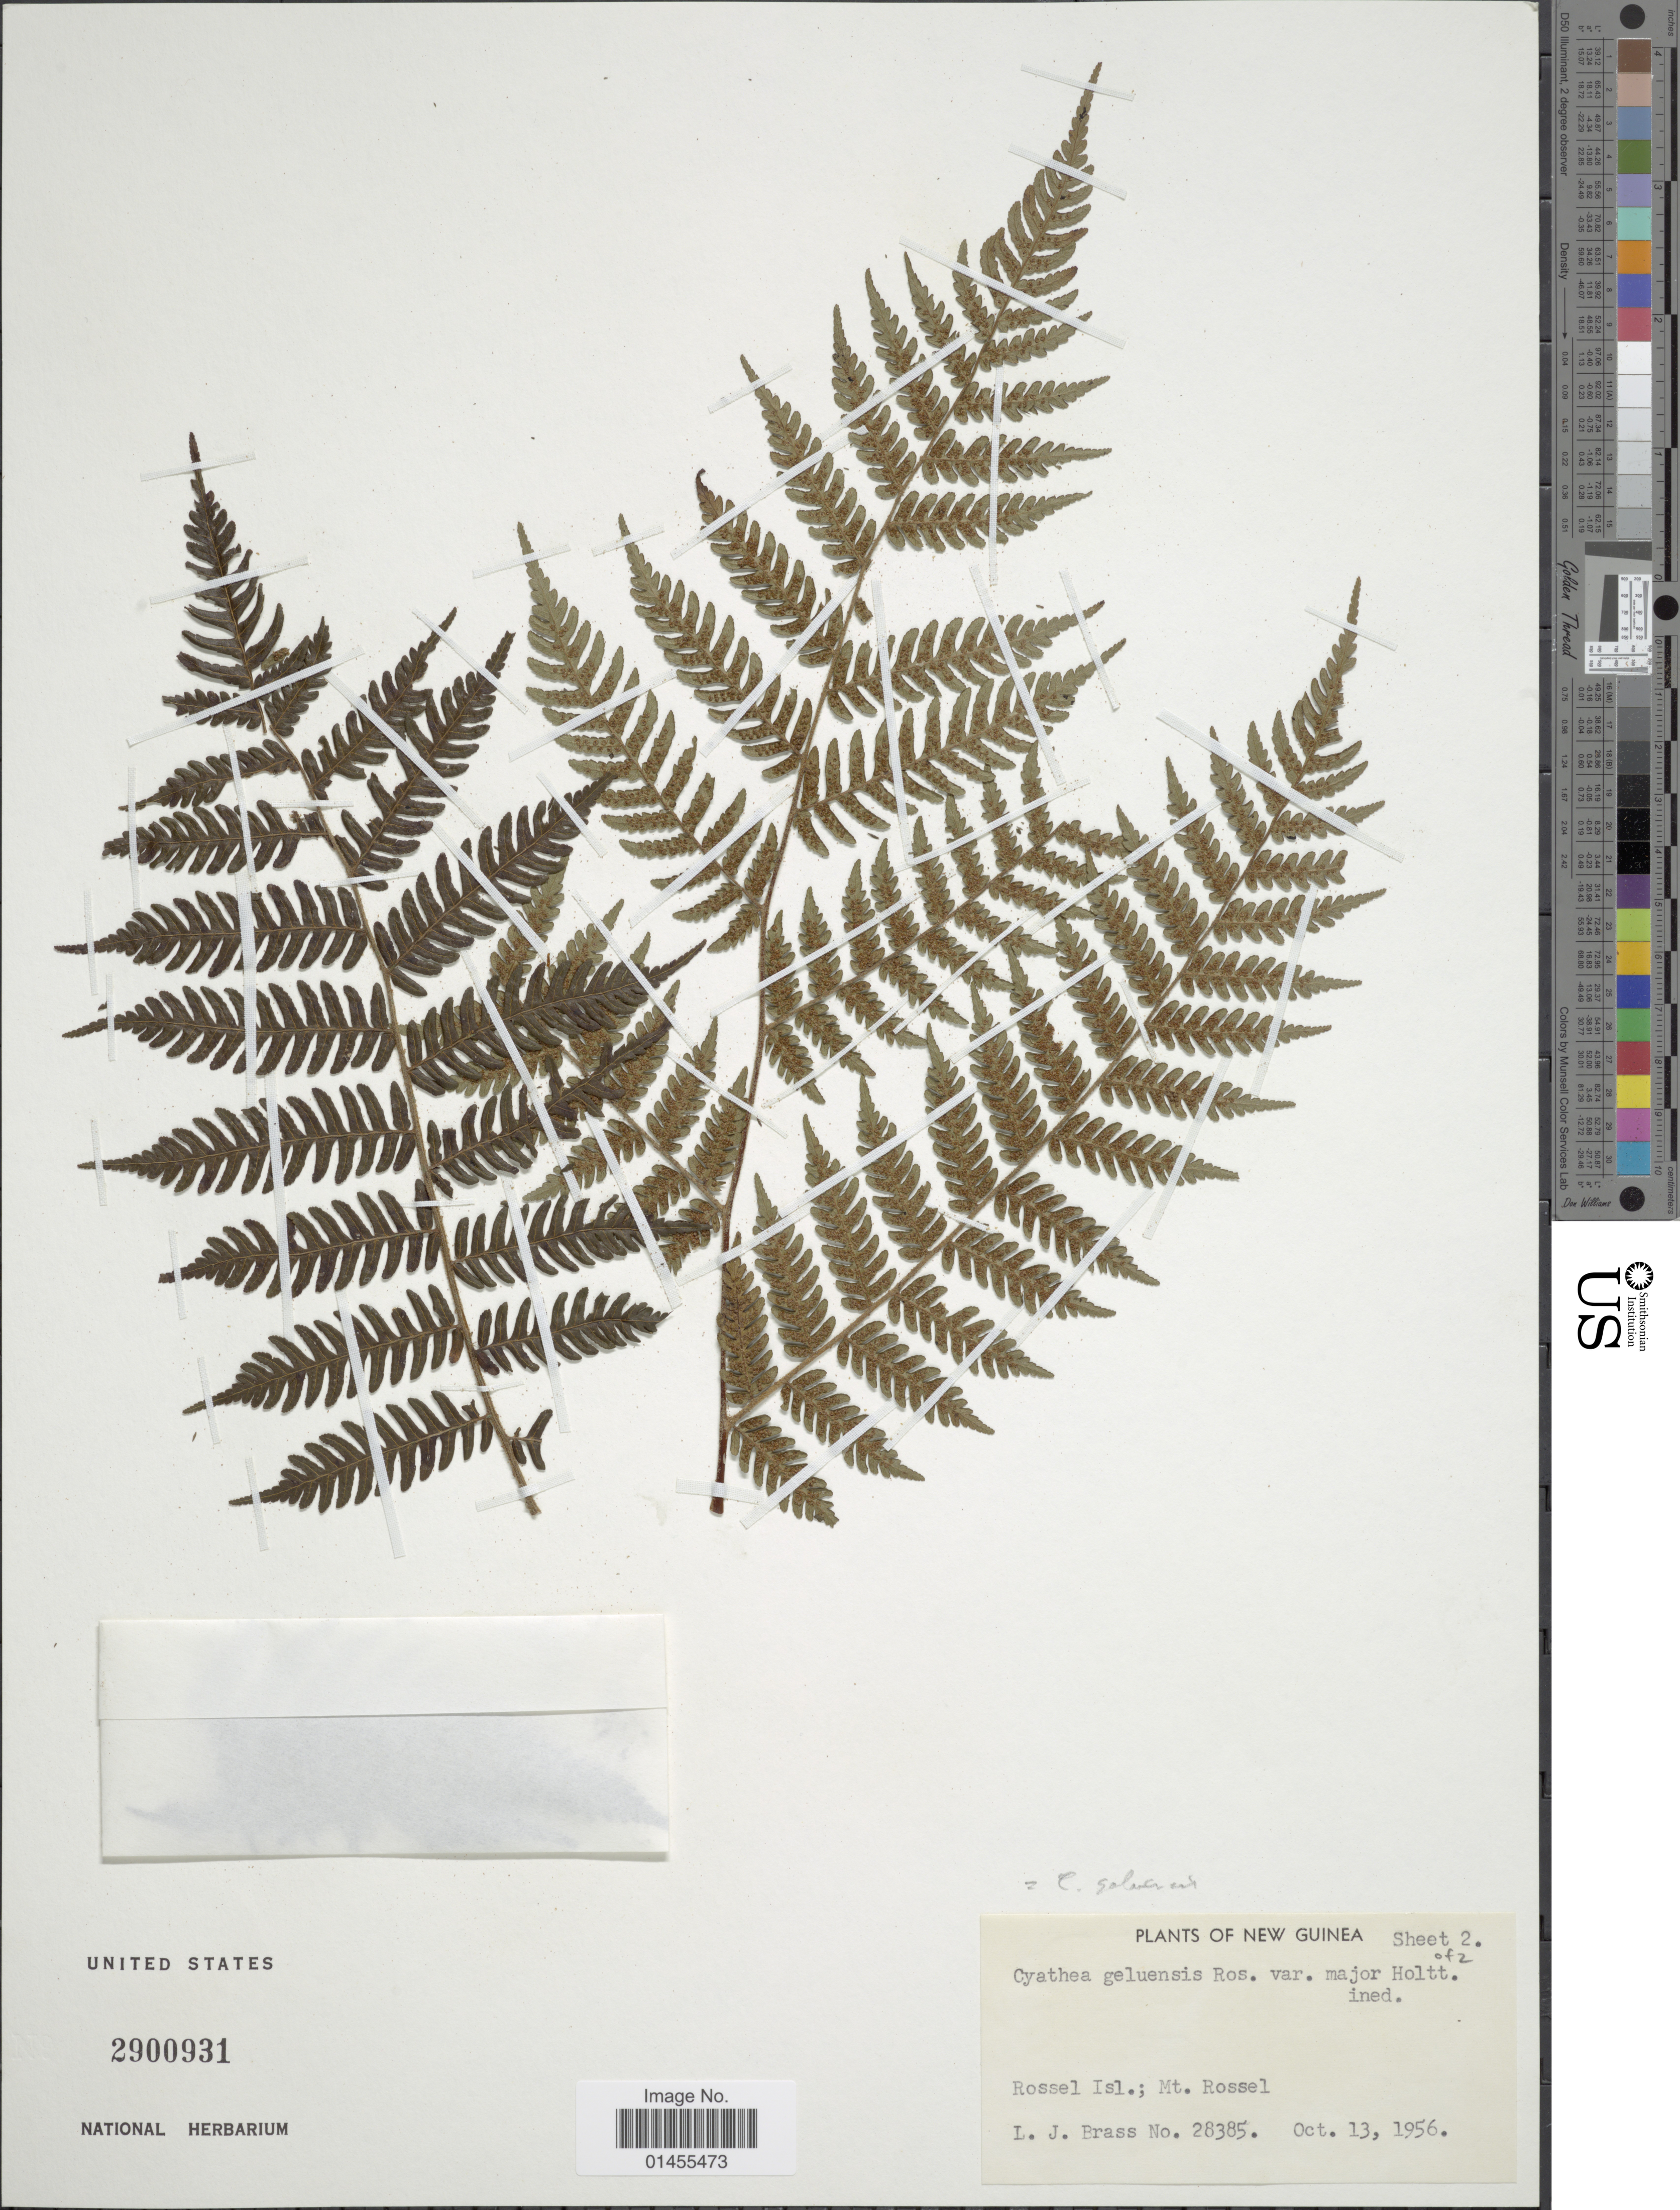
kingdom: Plantae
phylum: Tracheophyta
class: Polypodiopsida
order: Cyatheales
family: Cyatheaceae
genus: Alsophila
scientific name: Alsophila geluensis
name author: (Rosenst.) R.M. Tryon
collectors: L. J. Brass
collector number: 28385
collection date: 1956-10-13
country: Papua New Guinea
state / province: Milne Bay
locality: New Guinea, Rossel Isl.; Mt. Rossel.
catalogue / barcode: US 2900931